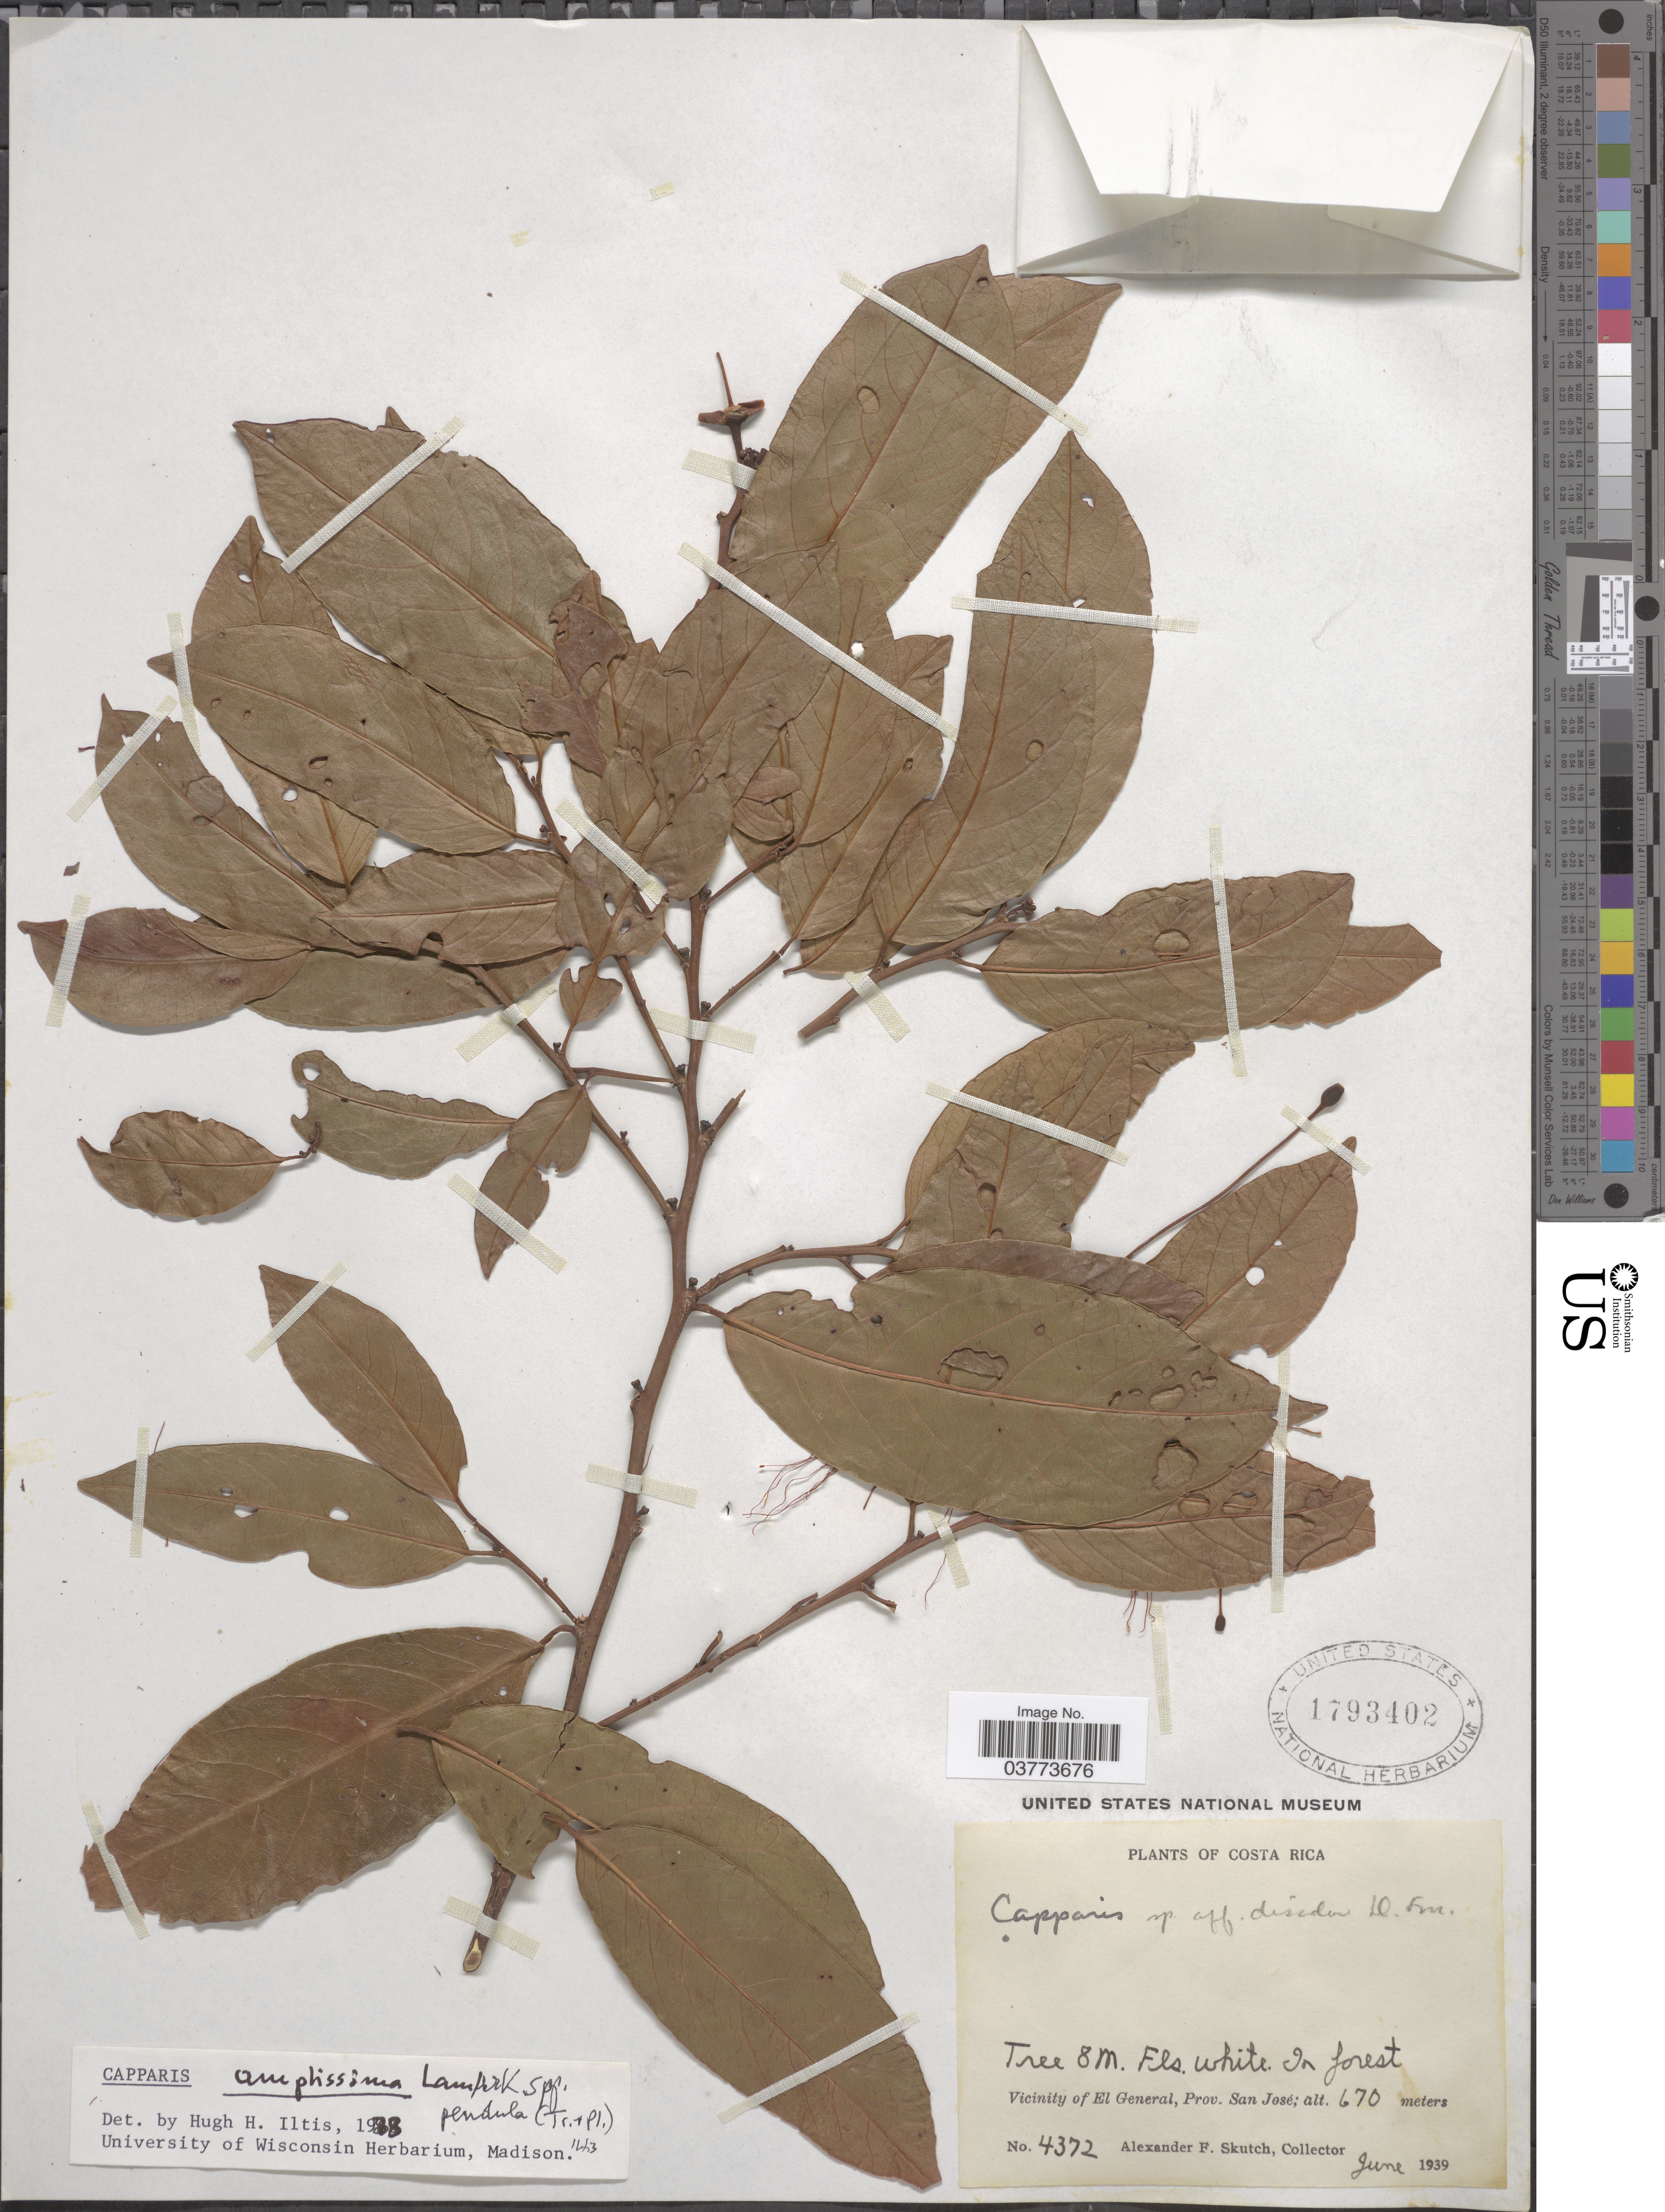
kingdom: Plantae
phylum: Tracheophyta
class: Magnoliopsida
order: Brassicales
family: Capparaceae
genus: Cynophalla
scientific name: Cynophalla amplissima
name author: (Lam.) Iltis & Cornejo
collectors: A. F. Skutch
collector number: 4372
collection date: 1939-06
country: Costa Rica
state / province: San José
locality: Vicinity of El General.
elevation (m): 670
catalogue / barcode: US 1793402